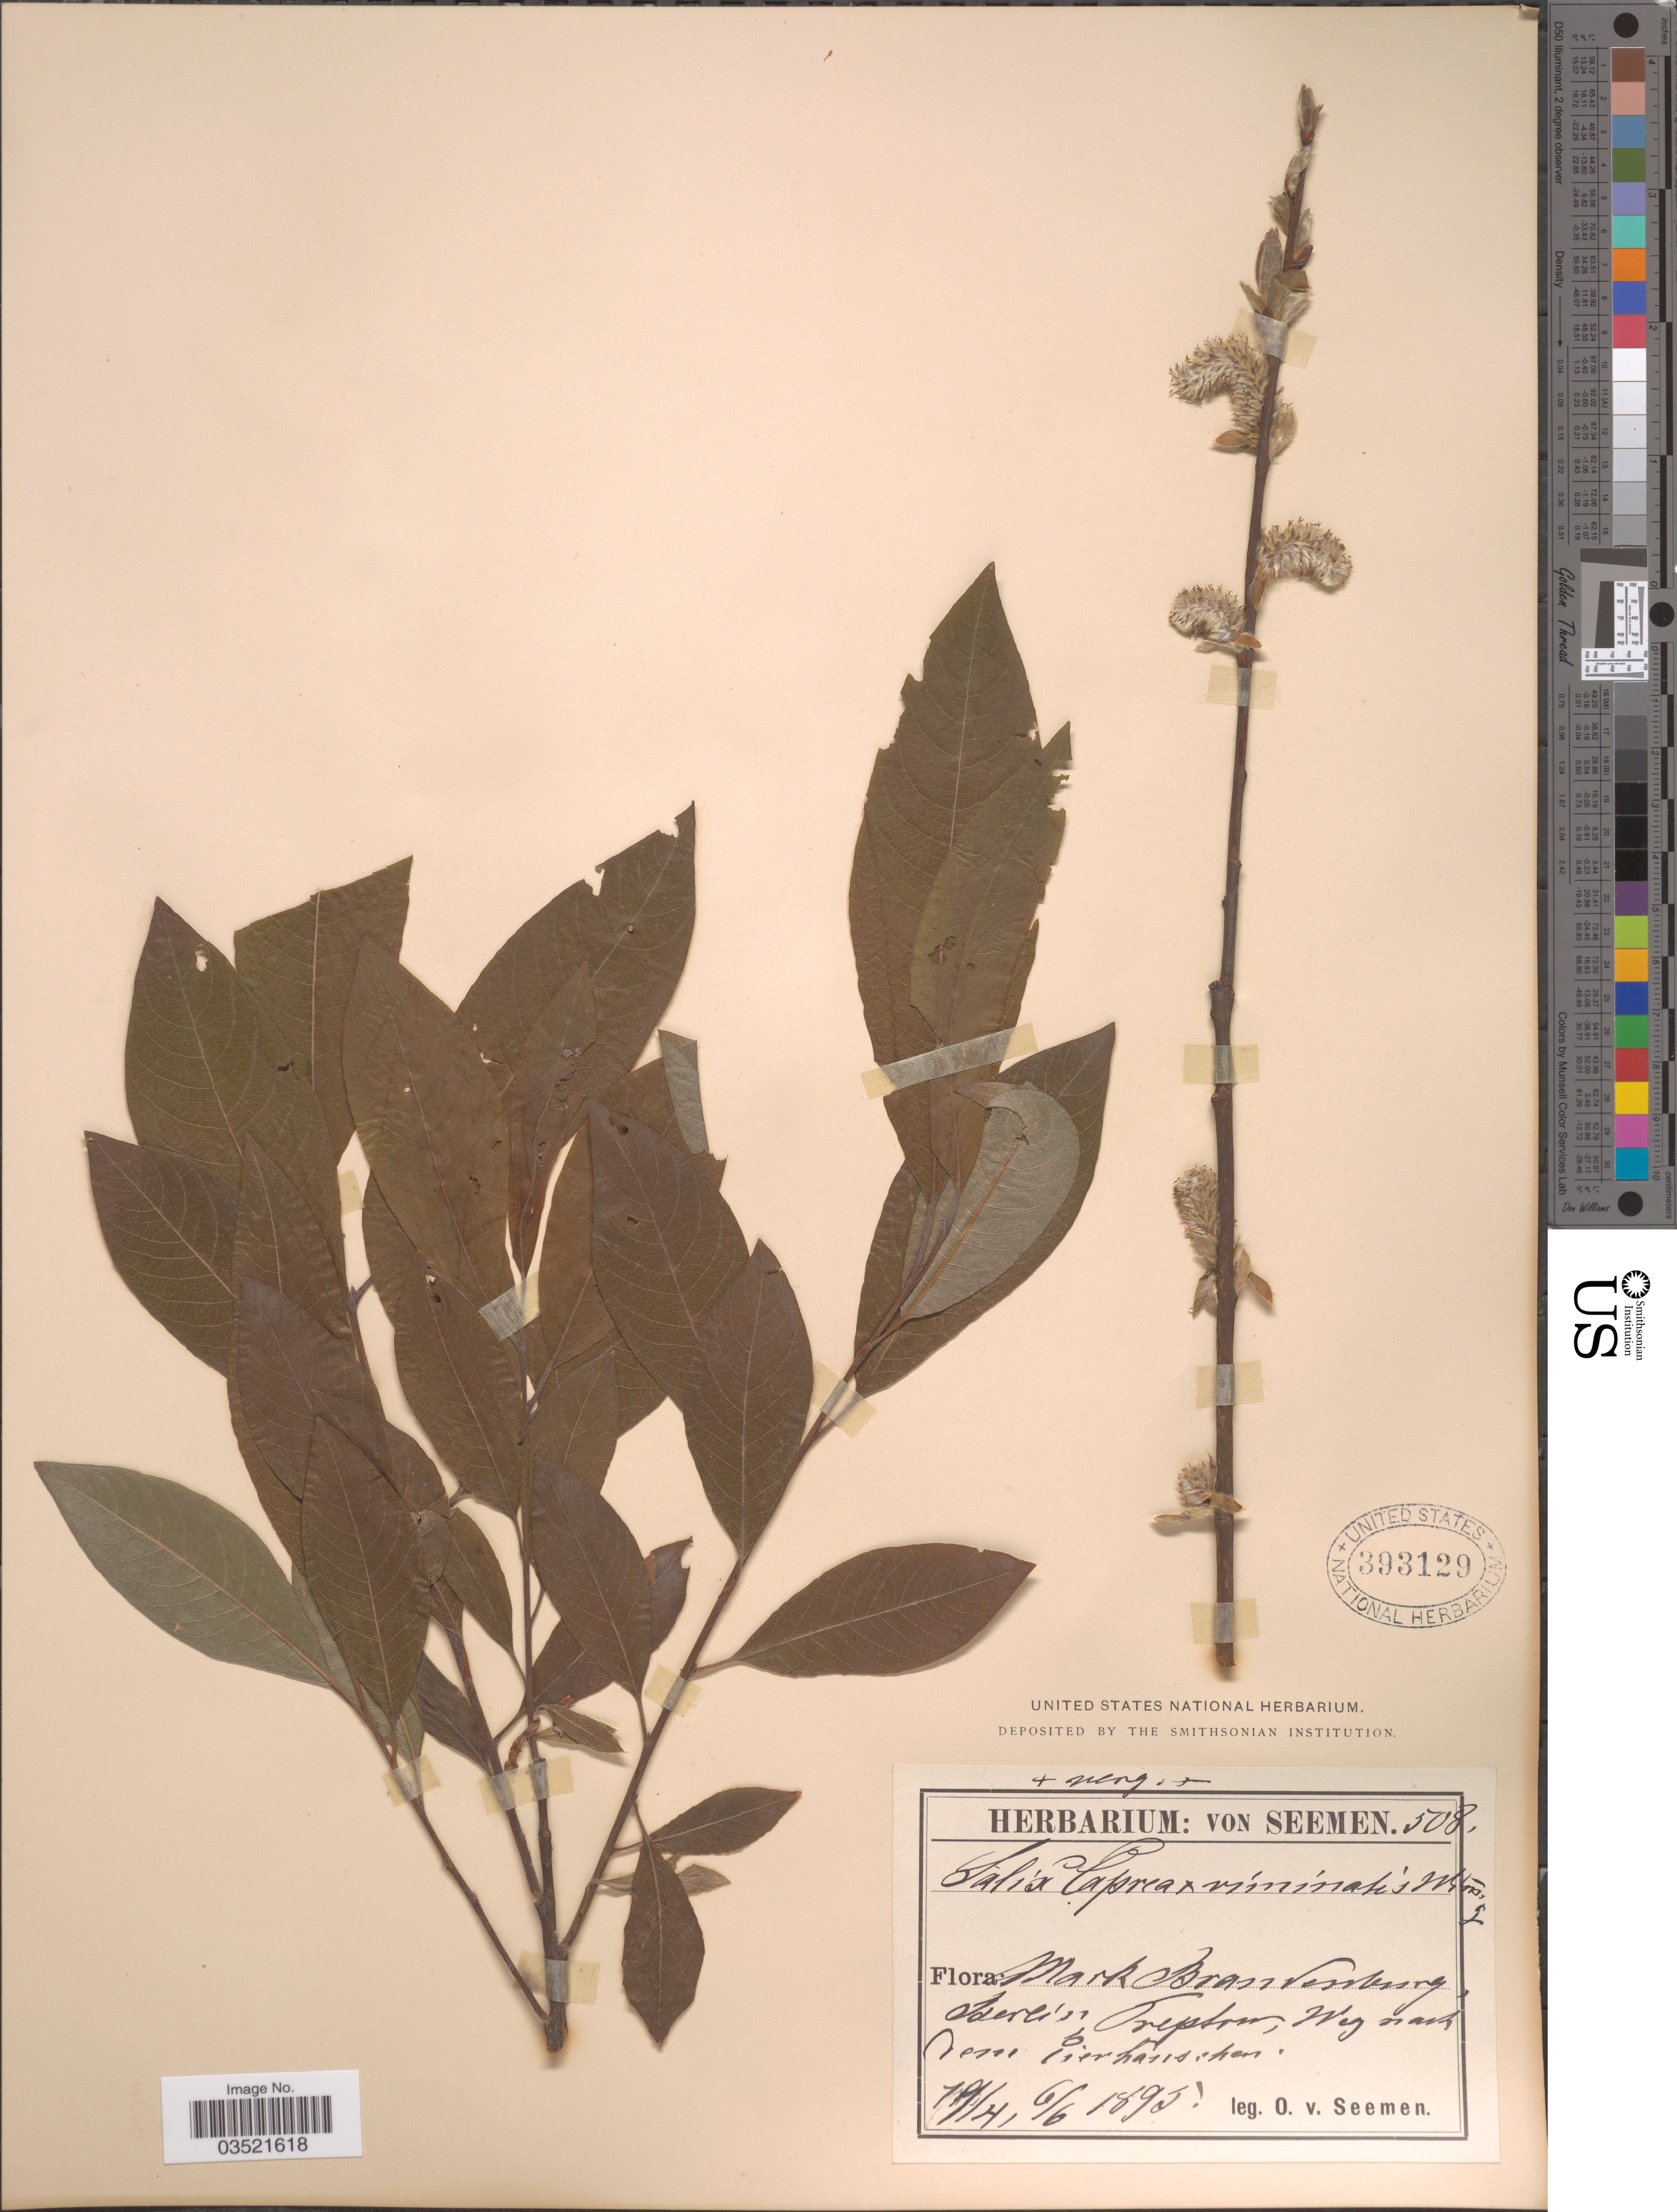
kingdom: Plantae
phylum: Tracheophyta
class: Magnoliopsida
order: Malpighiales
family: Salicaceae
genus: Salix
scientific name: Salix caprea x S. viminalis L.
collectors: K. O. von Seemen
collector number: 508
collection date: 1895-04-19/1895-06-06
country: Germany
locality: Mark Brandenburg, Berlin, Treptow Weg nach dem Eierhauschen.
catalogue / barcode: US 393129